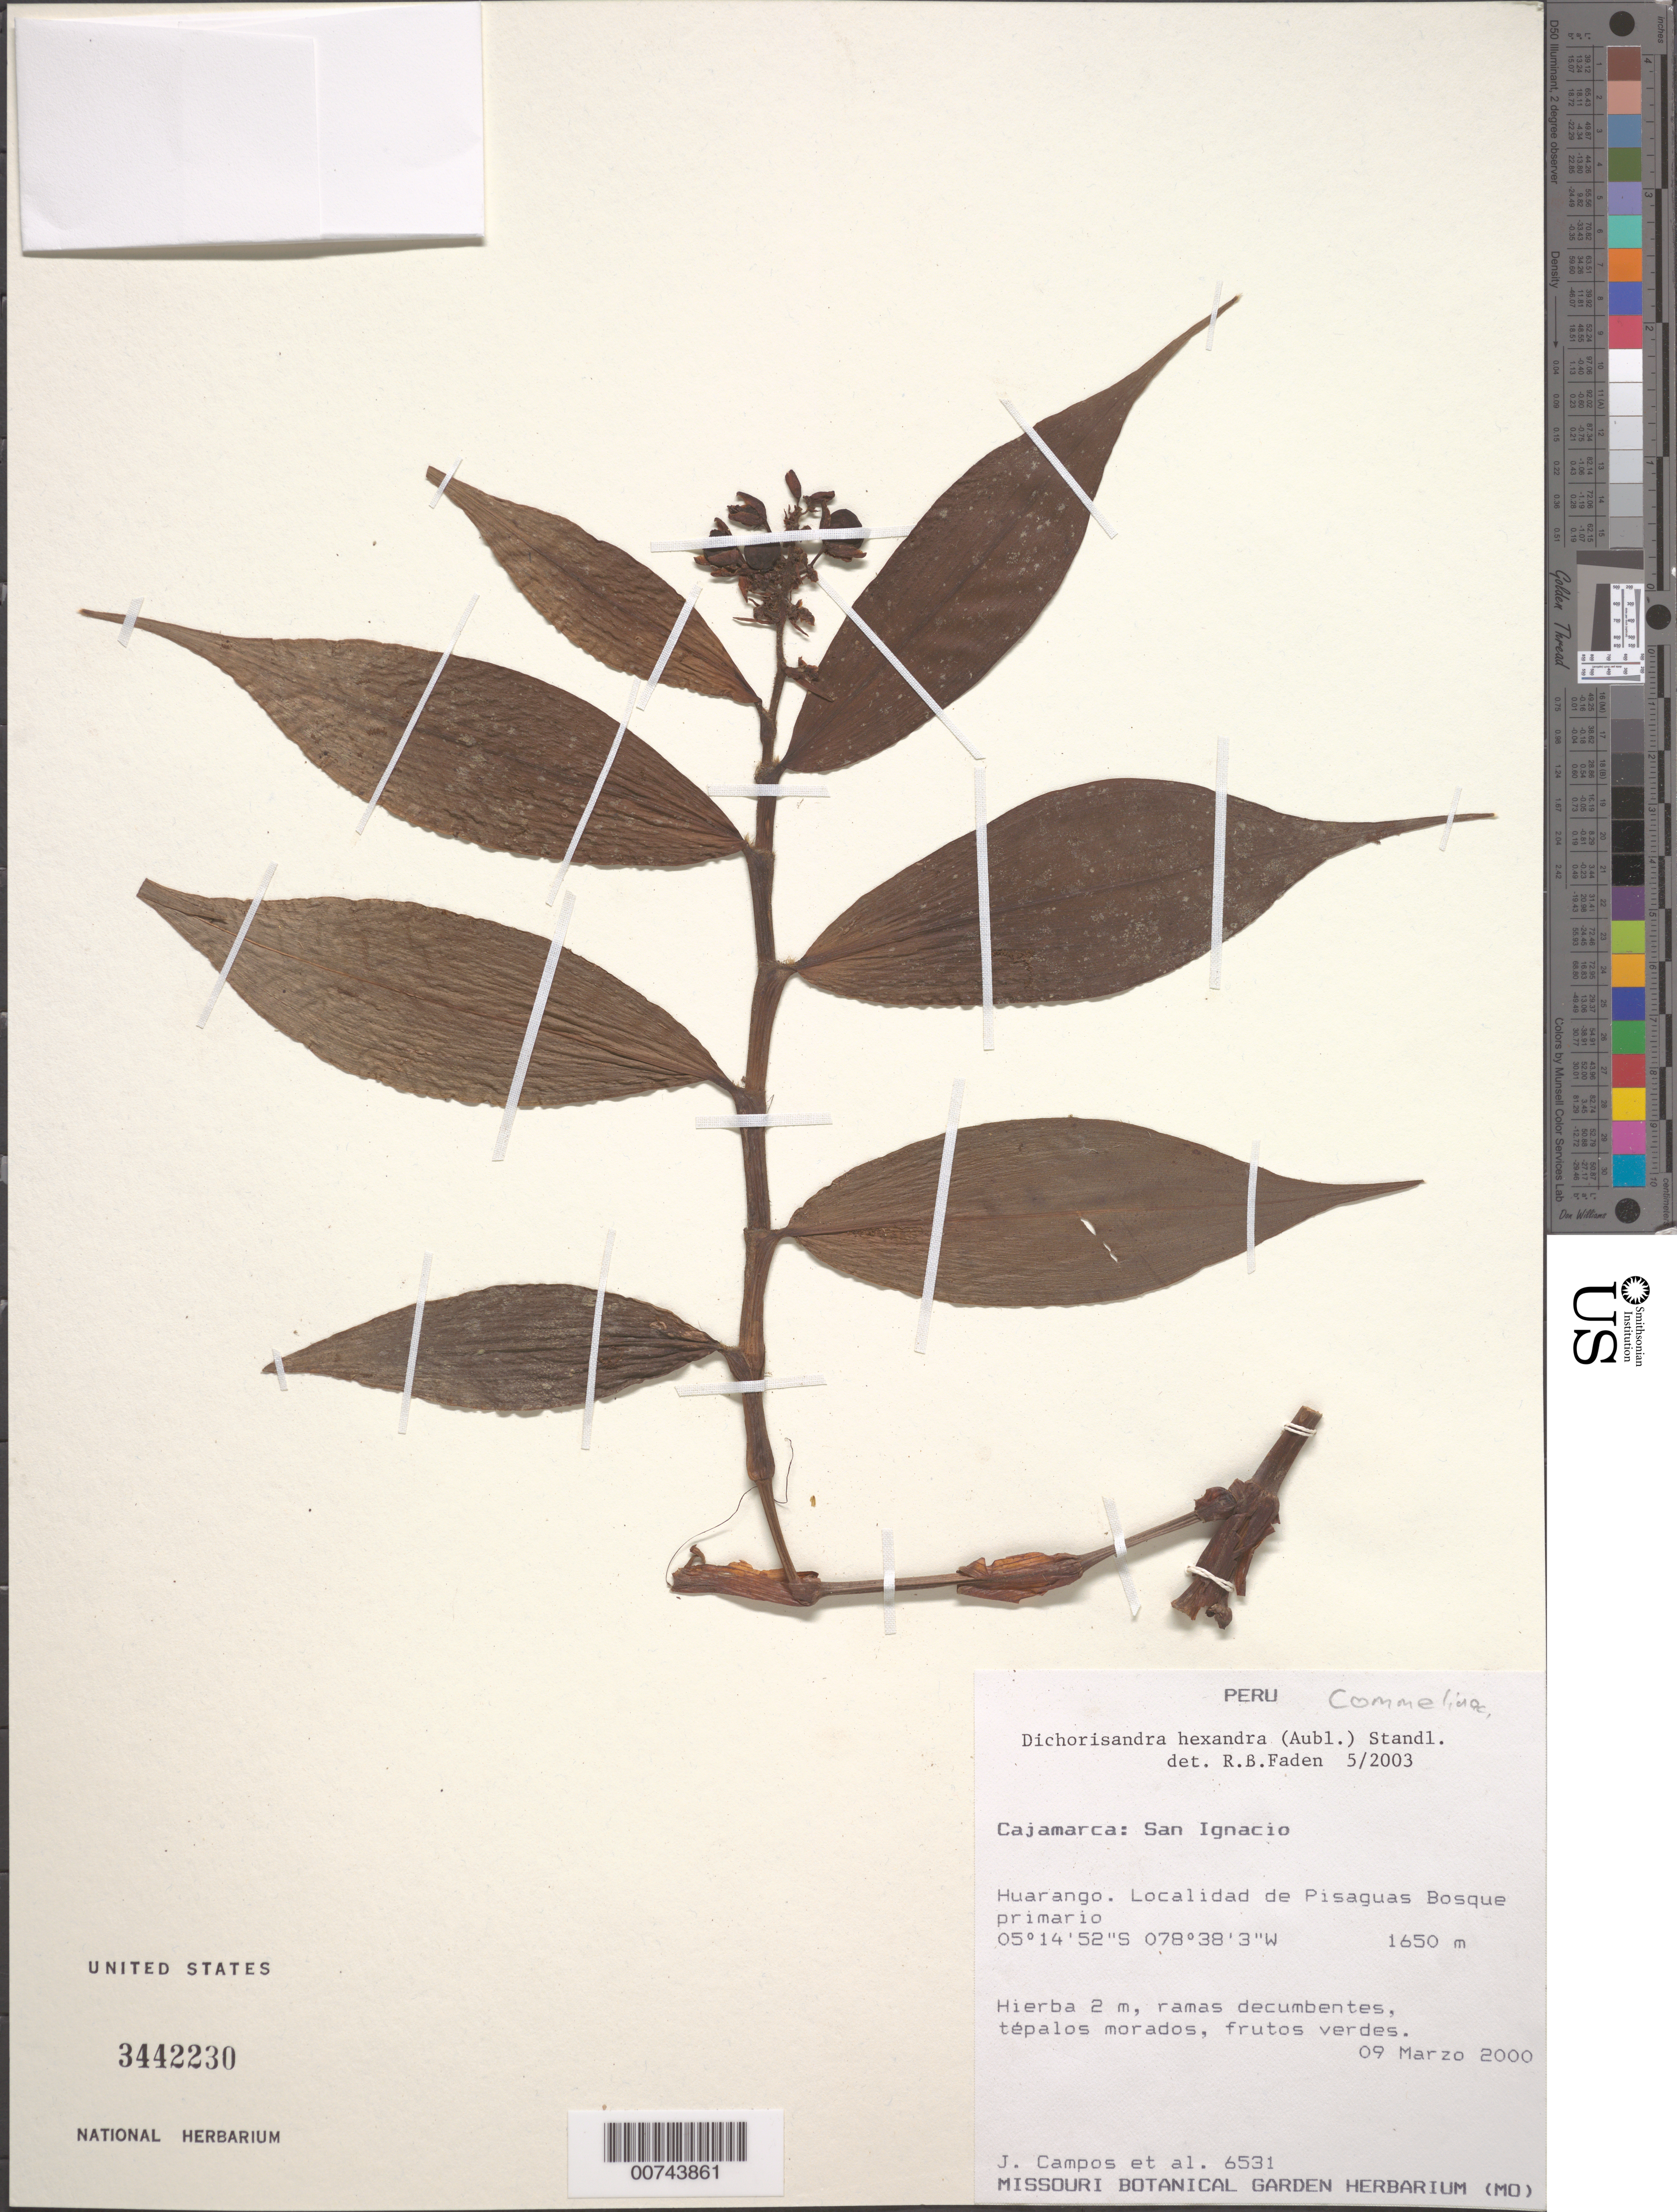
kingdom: Plantae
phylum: Tracheophyta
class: Liliopsida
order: Commelinales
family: Commelinaceae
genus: Dichorisandra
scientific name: Dichorisandra hexandra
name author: (Aubl.) Standl.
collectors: J. Campos & et al.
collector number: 6531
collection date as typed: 09 Mar 2000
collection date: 2000-03-09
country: Peru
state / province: Cajamarca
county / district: San Ignacio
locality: Huarango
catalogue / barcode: US 3442230